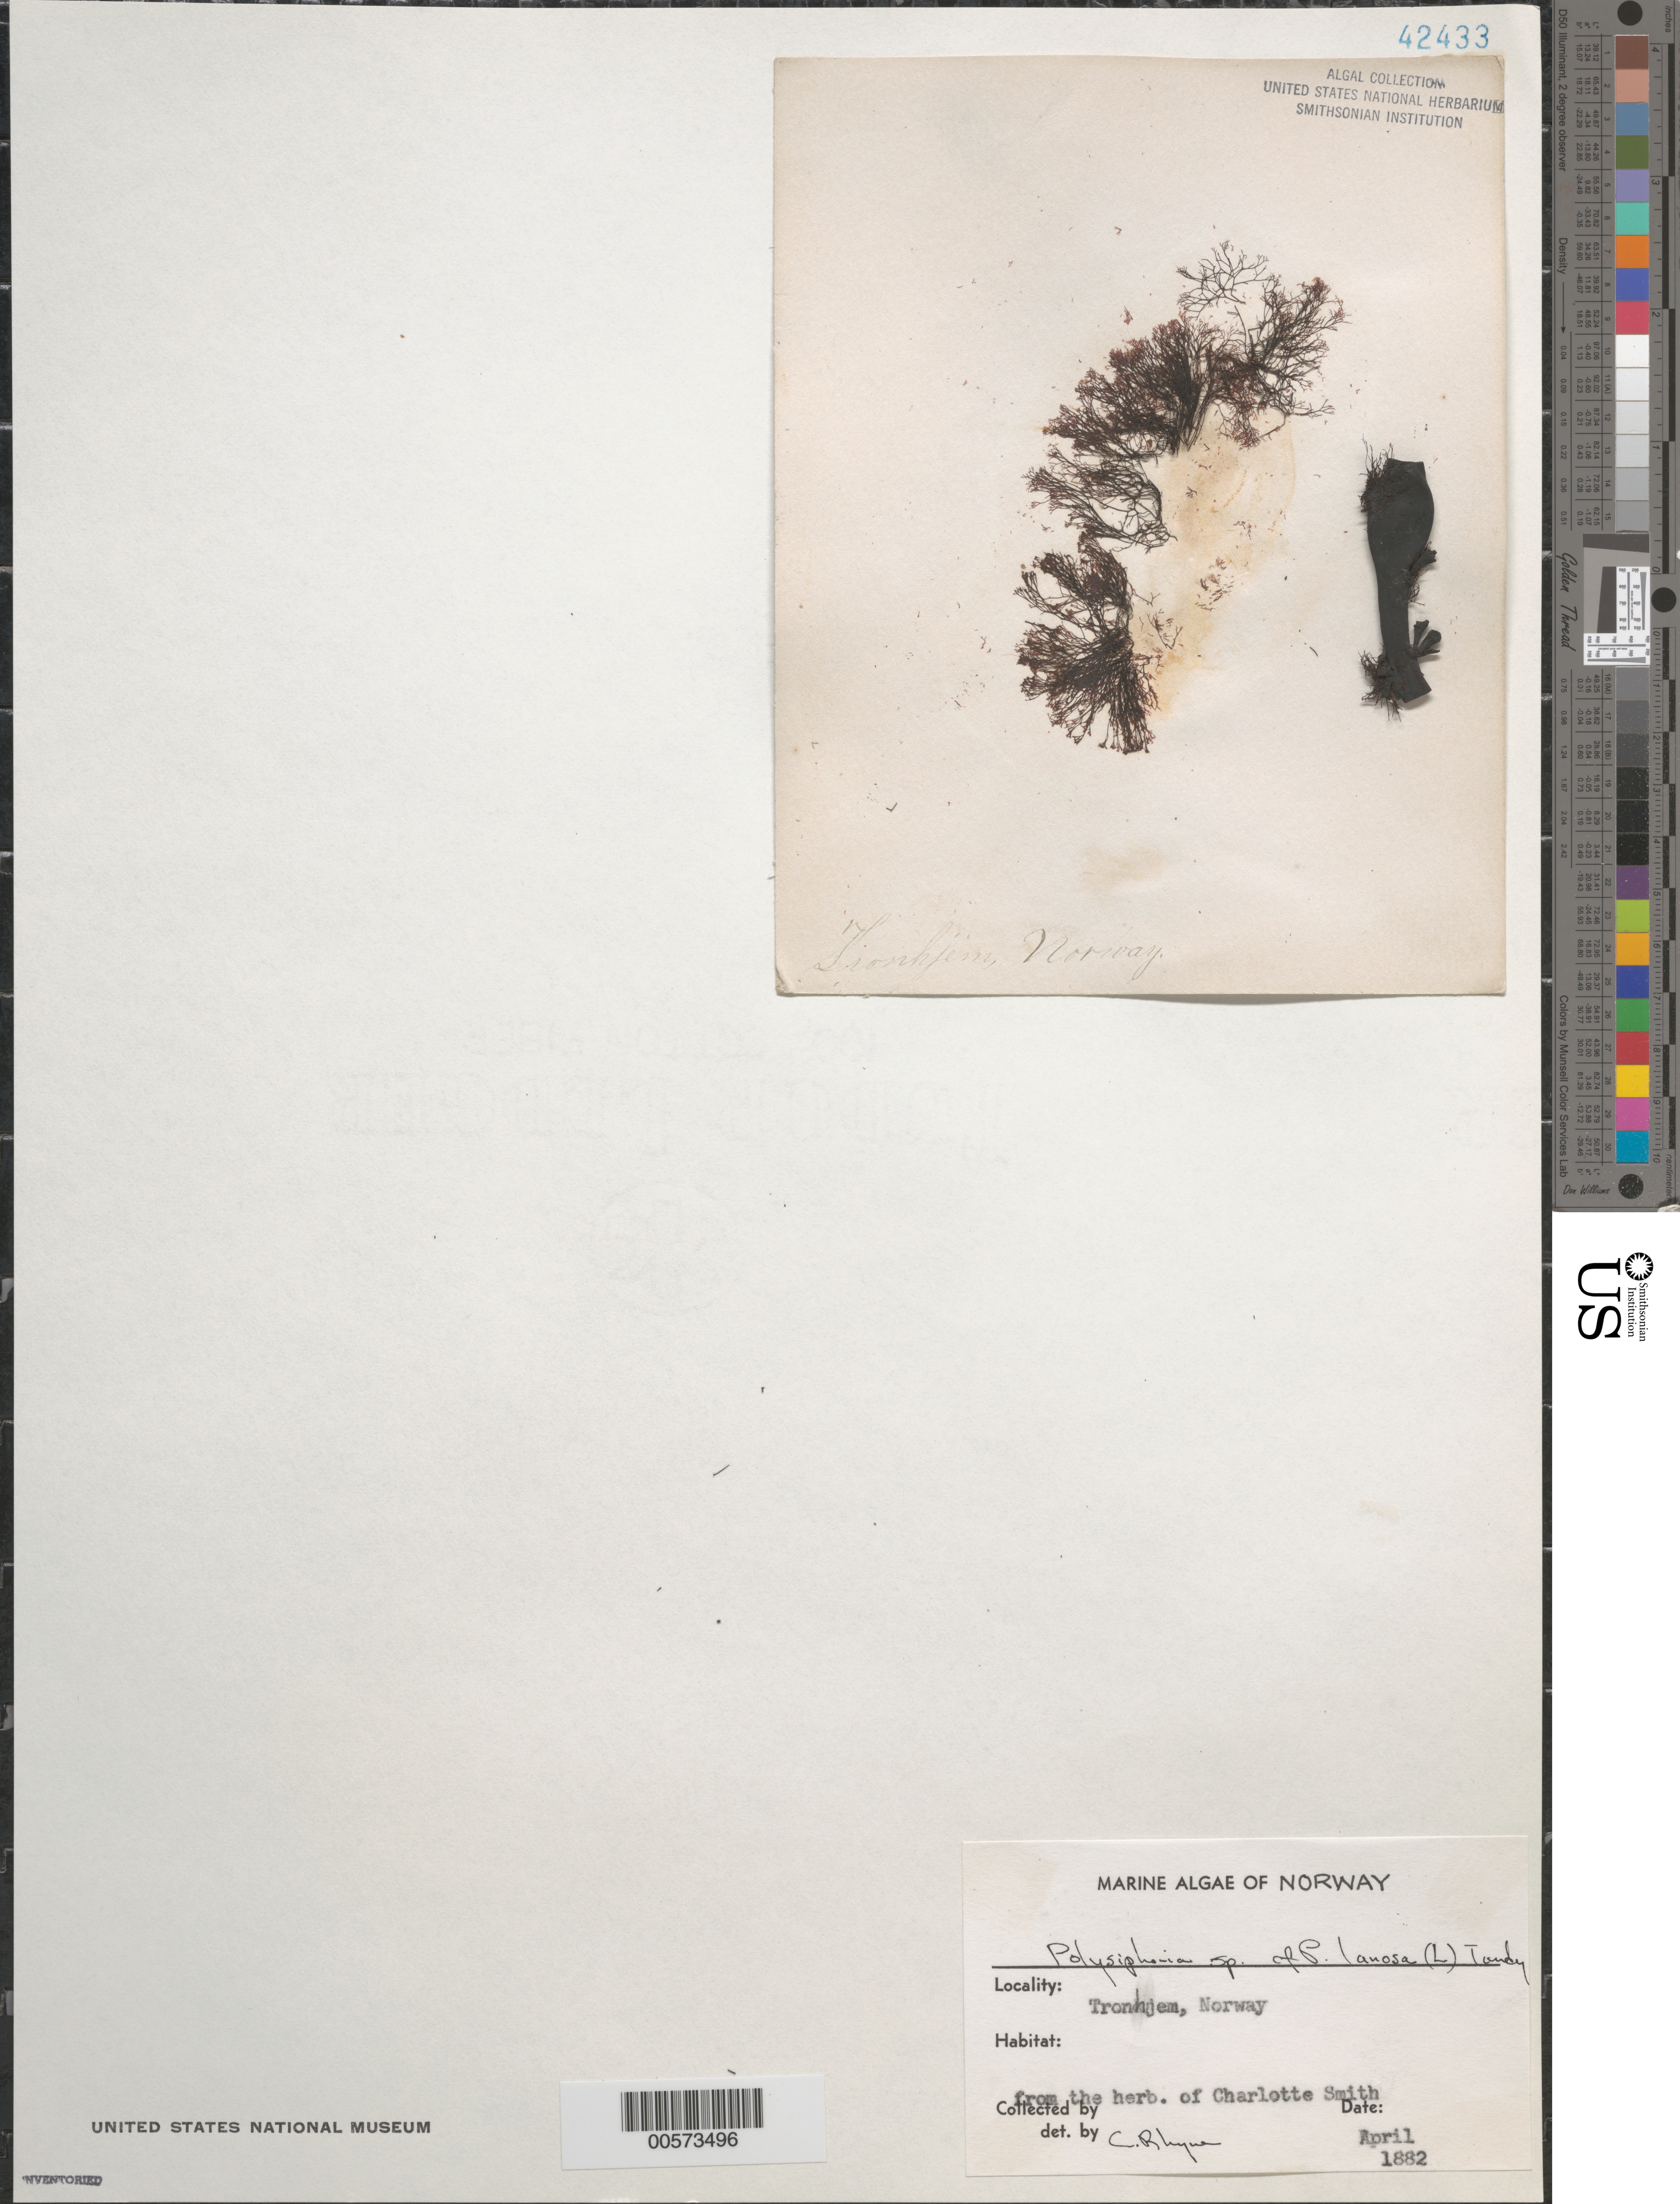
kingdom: Plantae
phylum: Rhodophyta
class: Florideophyceae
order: Ceramiales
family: Rhodomelaceae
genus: Vertebrata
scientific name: Vertebrata lanosa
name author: (L.) T.A. Chr.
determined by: Algae name updating Project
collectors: Charlotte Smith (herbarium)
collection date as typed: Apr 1882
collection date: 1882-04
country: Norway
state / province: Trøndelag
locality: Trondheim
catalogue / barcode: US 42433